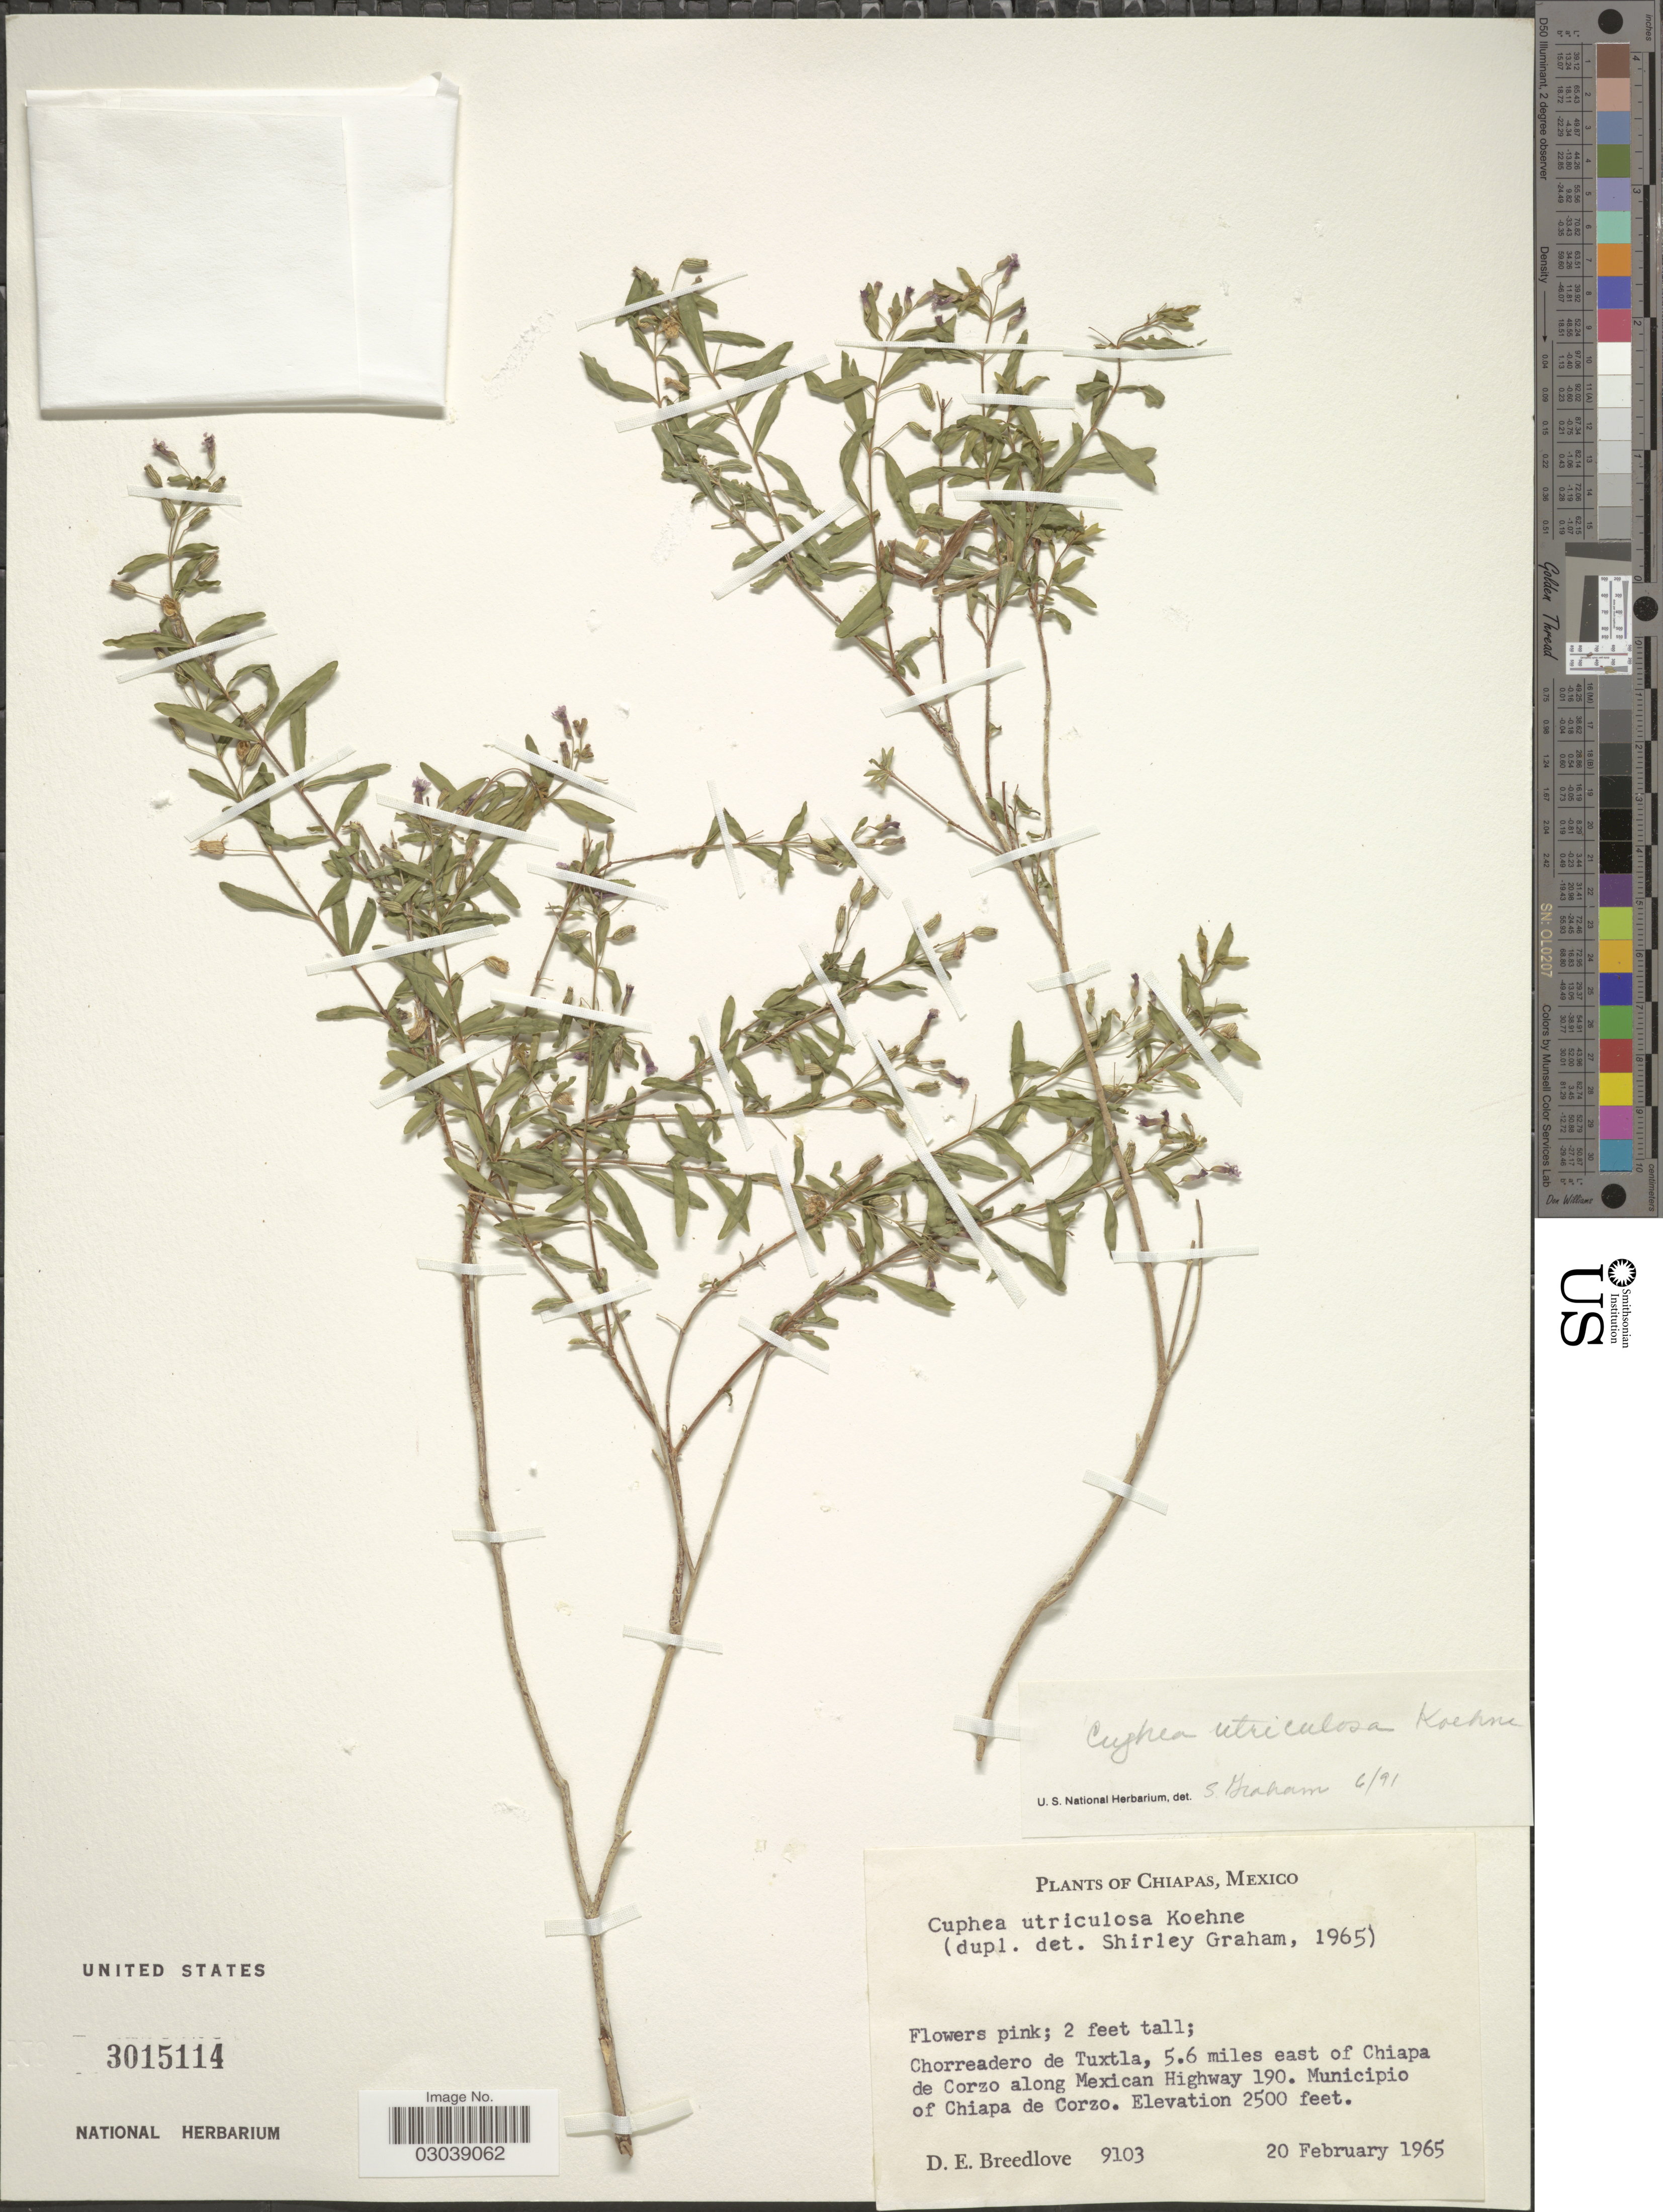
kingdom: Plantae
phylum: Tracheophyta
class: Magnoliopsida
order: Myrtales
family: Lythraceae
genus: Cuphea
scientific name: Cuphea utriculosa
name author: Koehne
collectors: D. E. Breedlove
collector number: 9103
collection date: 1965-02-20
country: Mexico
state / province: Chiapas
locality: Chorreadero de Tuxtla, 5.6 miles east of Chiapa de Corzo along Mexican Highway 190, Municipio of Chiapas de Corzo.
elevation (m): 762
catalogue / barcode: US 3015114